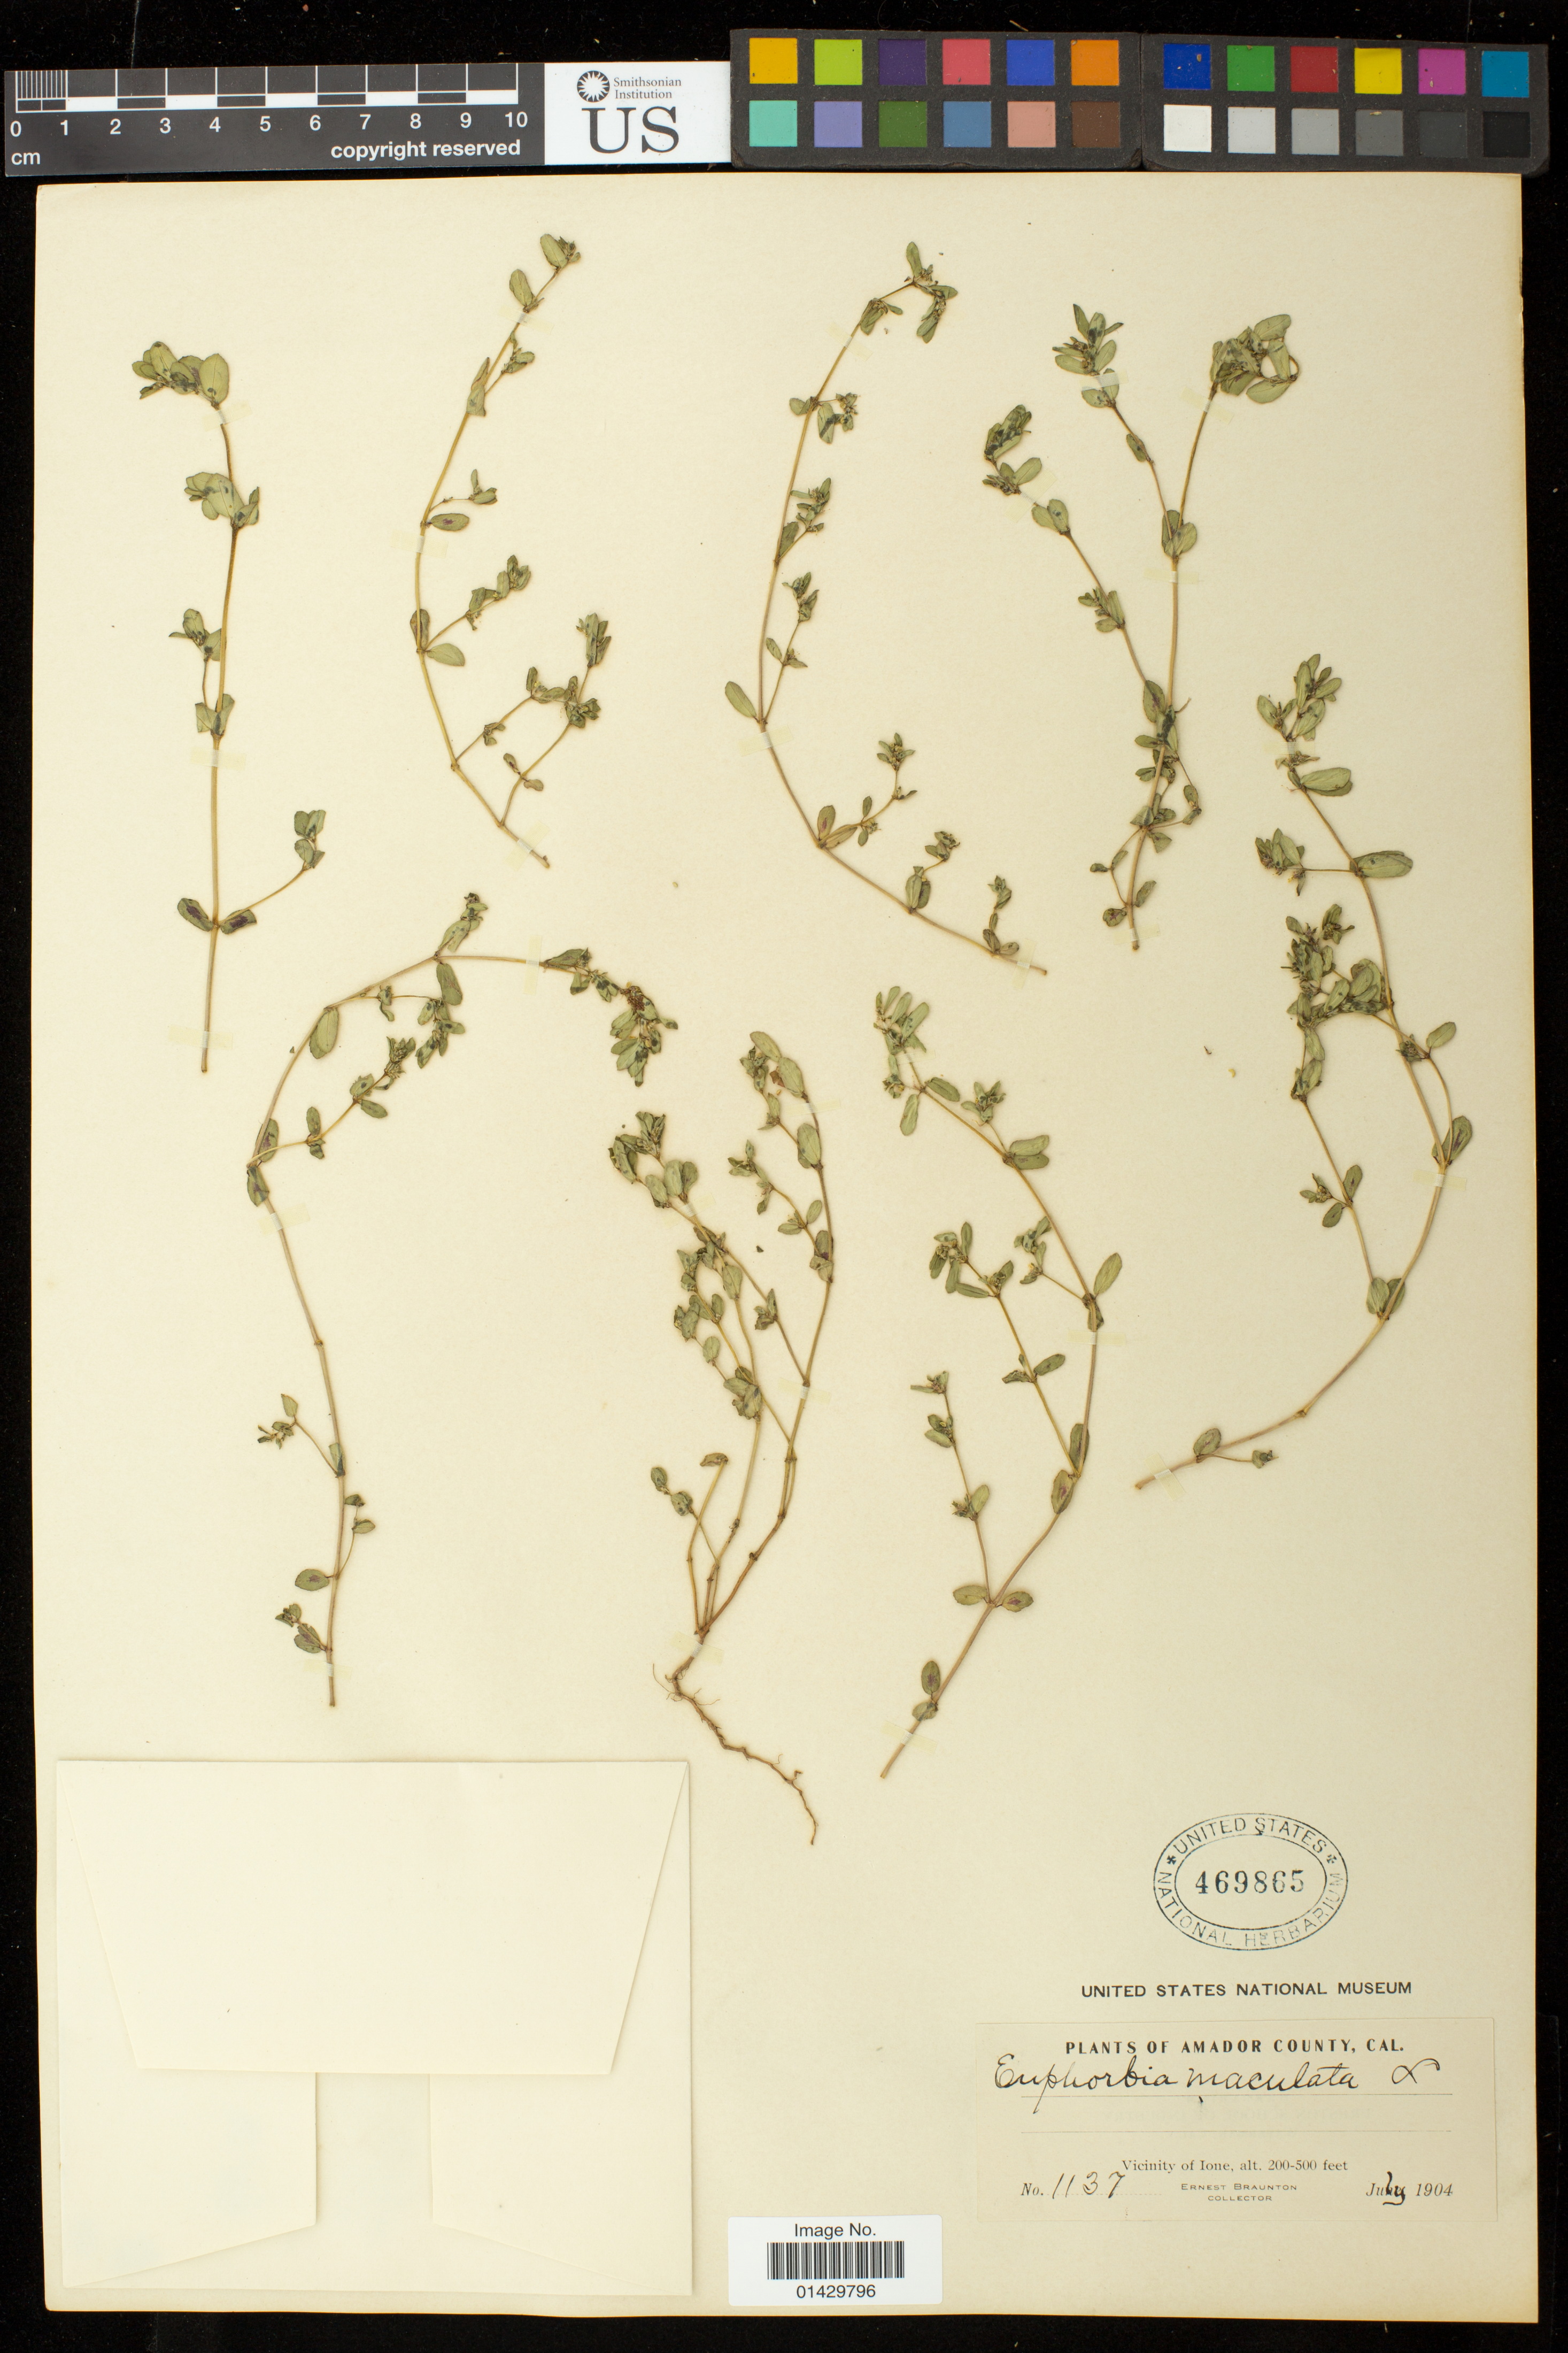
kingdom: Plantae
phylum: Tracheophyta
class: Magnoliopsida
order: Malpighiales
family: Euphorbiaceae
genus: Euphorbia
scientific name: Euphorbia maculata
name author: L.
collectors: E. Braunton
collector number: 1137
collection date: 1904-07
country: United States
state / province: California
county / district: Amador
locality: Vicinity of Ione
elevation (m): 61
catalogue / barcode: US 469865